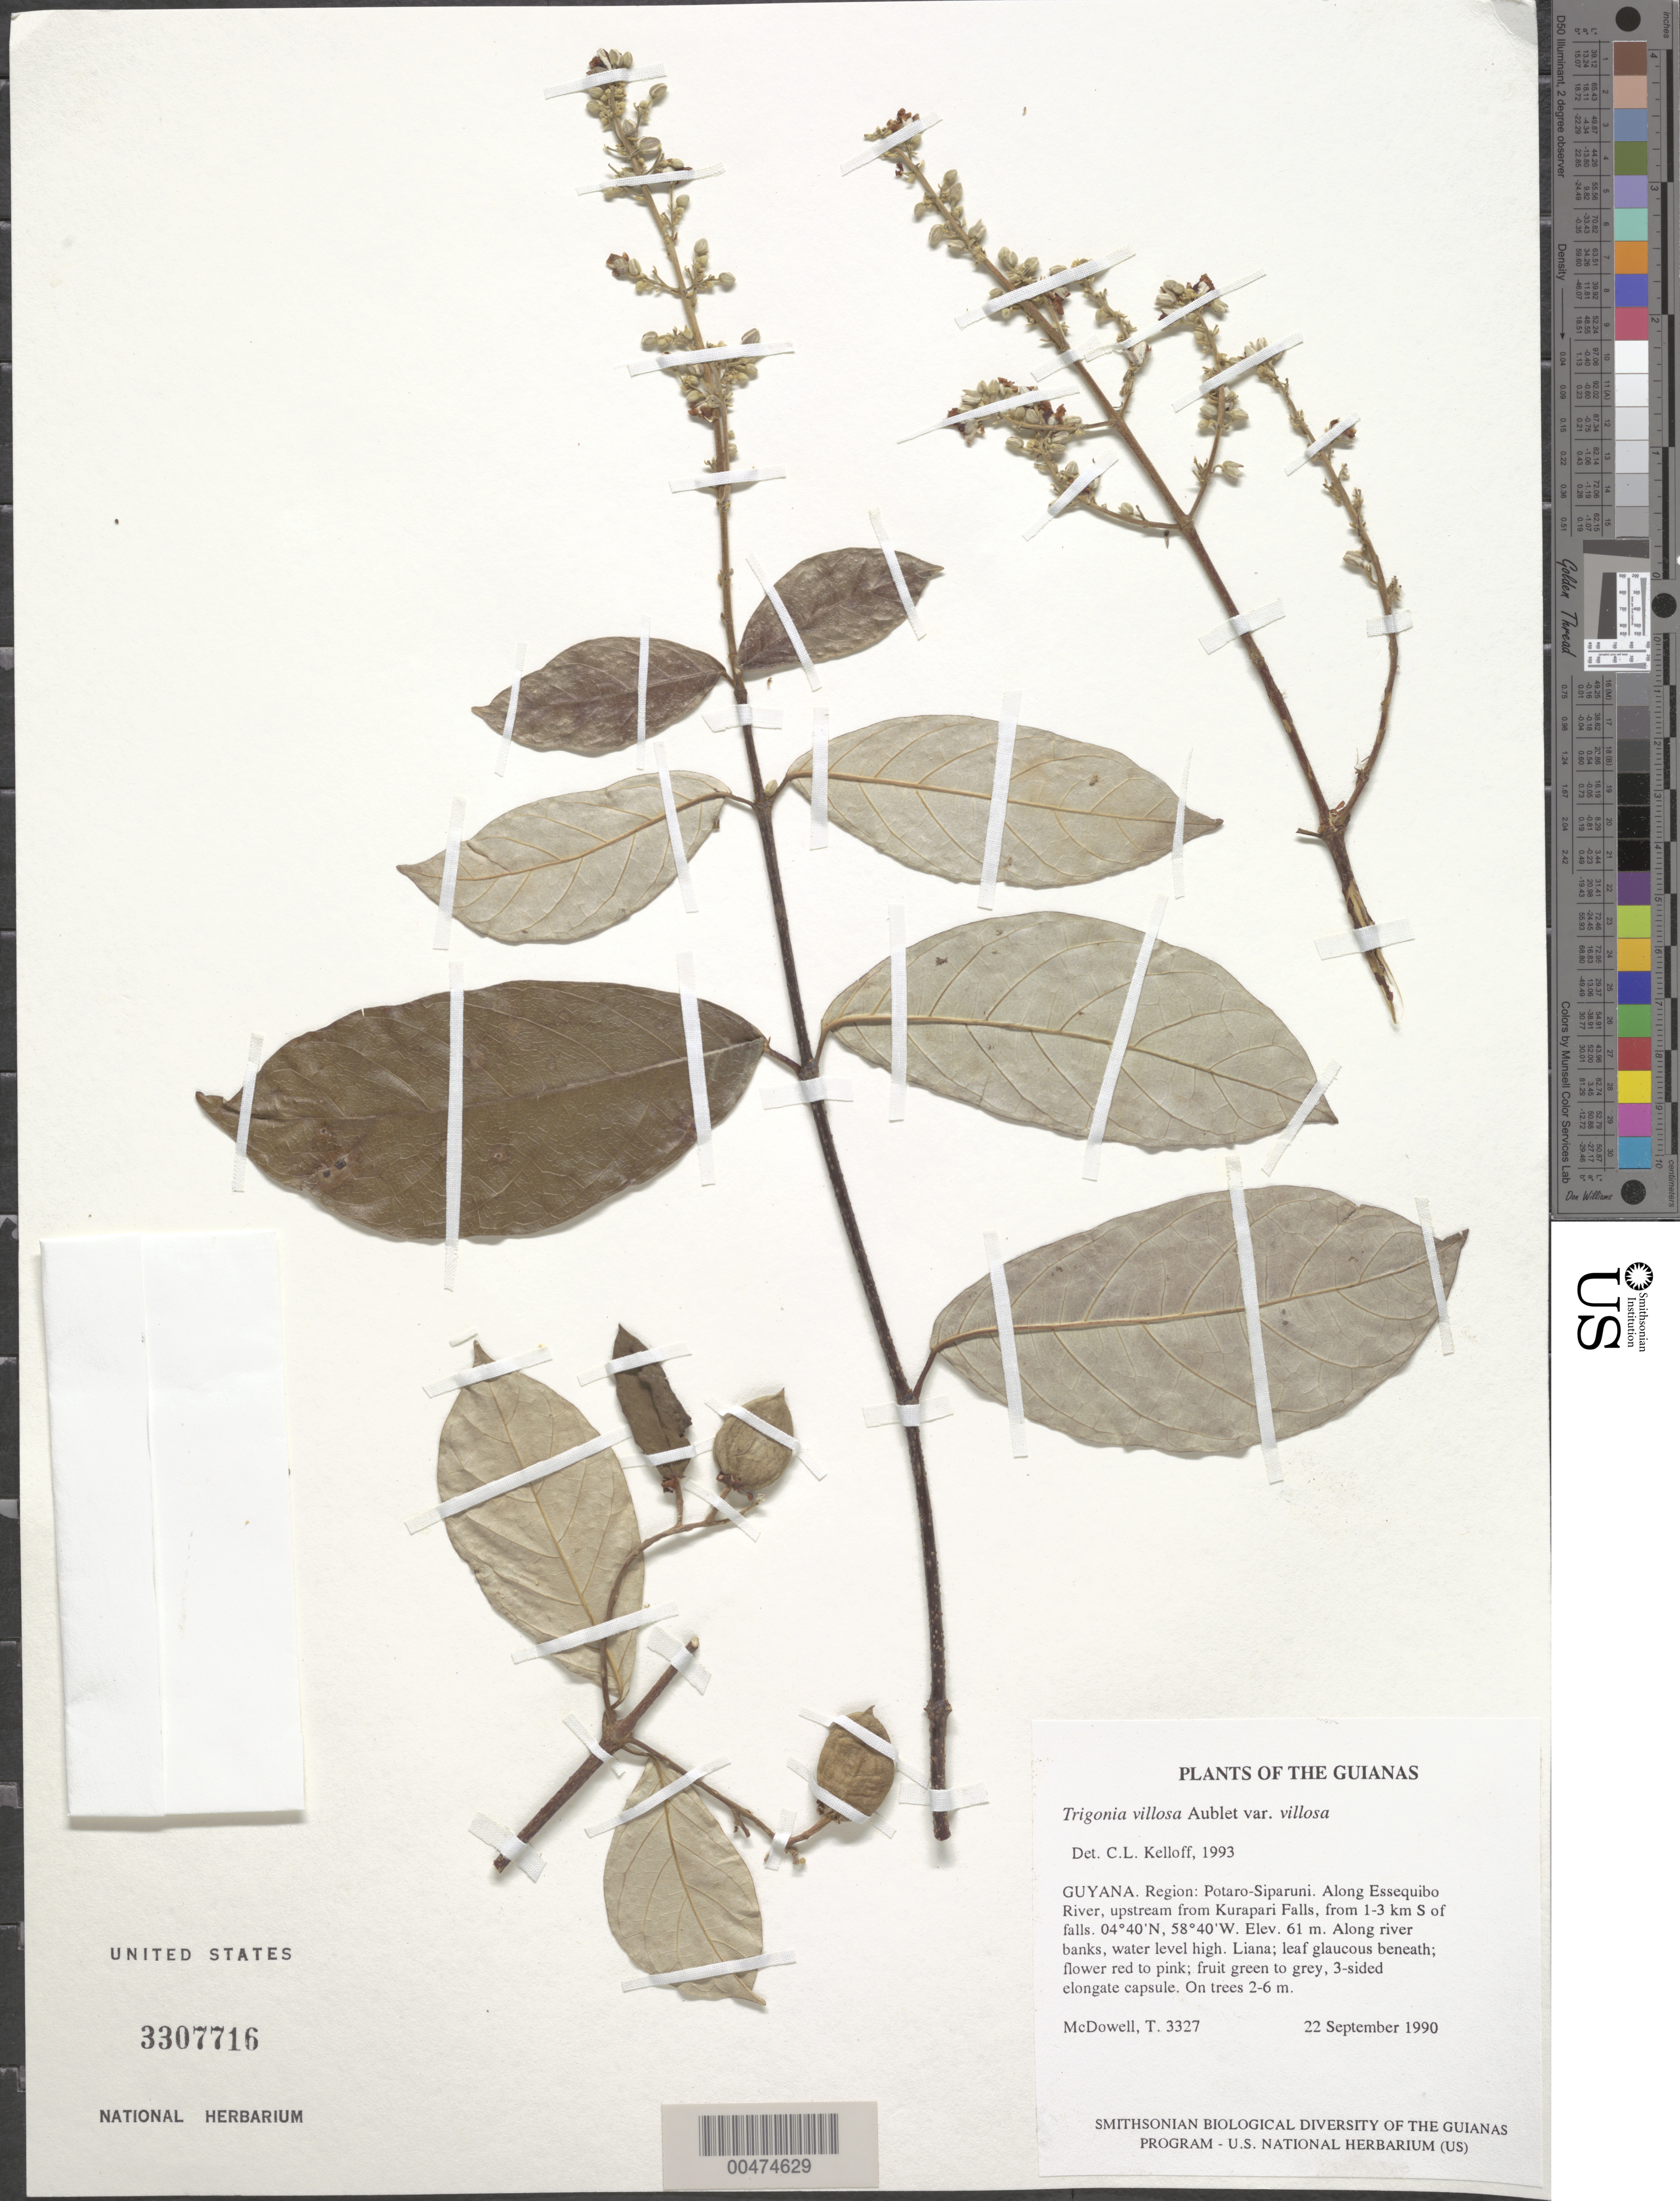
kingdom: Plantae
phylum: Tracheophyta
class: Magnoliopsida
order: Malpighiales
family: Trigoniaceae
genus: Trigonia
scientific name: Trigonia villosa var. villosa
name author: Aubl.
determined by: Kelloff, Carol L., (US), Smithsonian Institution - National Museum of Natural History (UNITED STATES)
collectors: T. McDowell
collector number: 3327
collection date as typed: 22 September 1990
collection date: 1990-09-22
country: Guyana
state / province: Potaro-Siparuni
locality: Along Essequibo River, upstream from Kurupukari Falls, from 1-3 km S of falls. Iwokrama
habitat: Along river banks, water level high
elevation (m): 61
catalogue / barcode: US 3307716